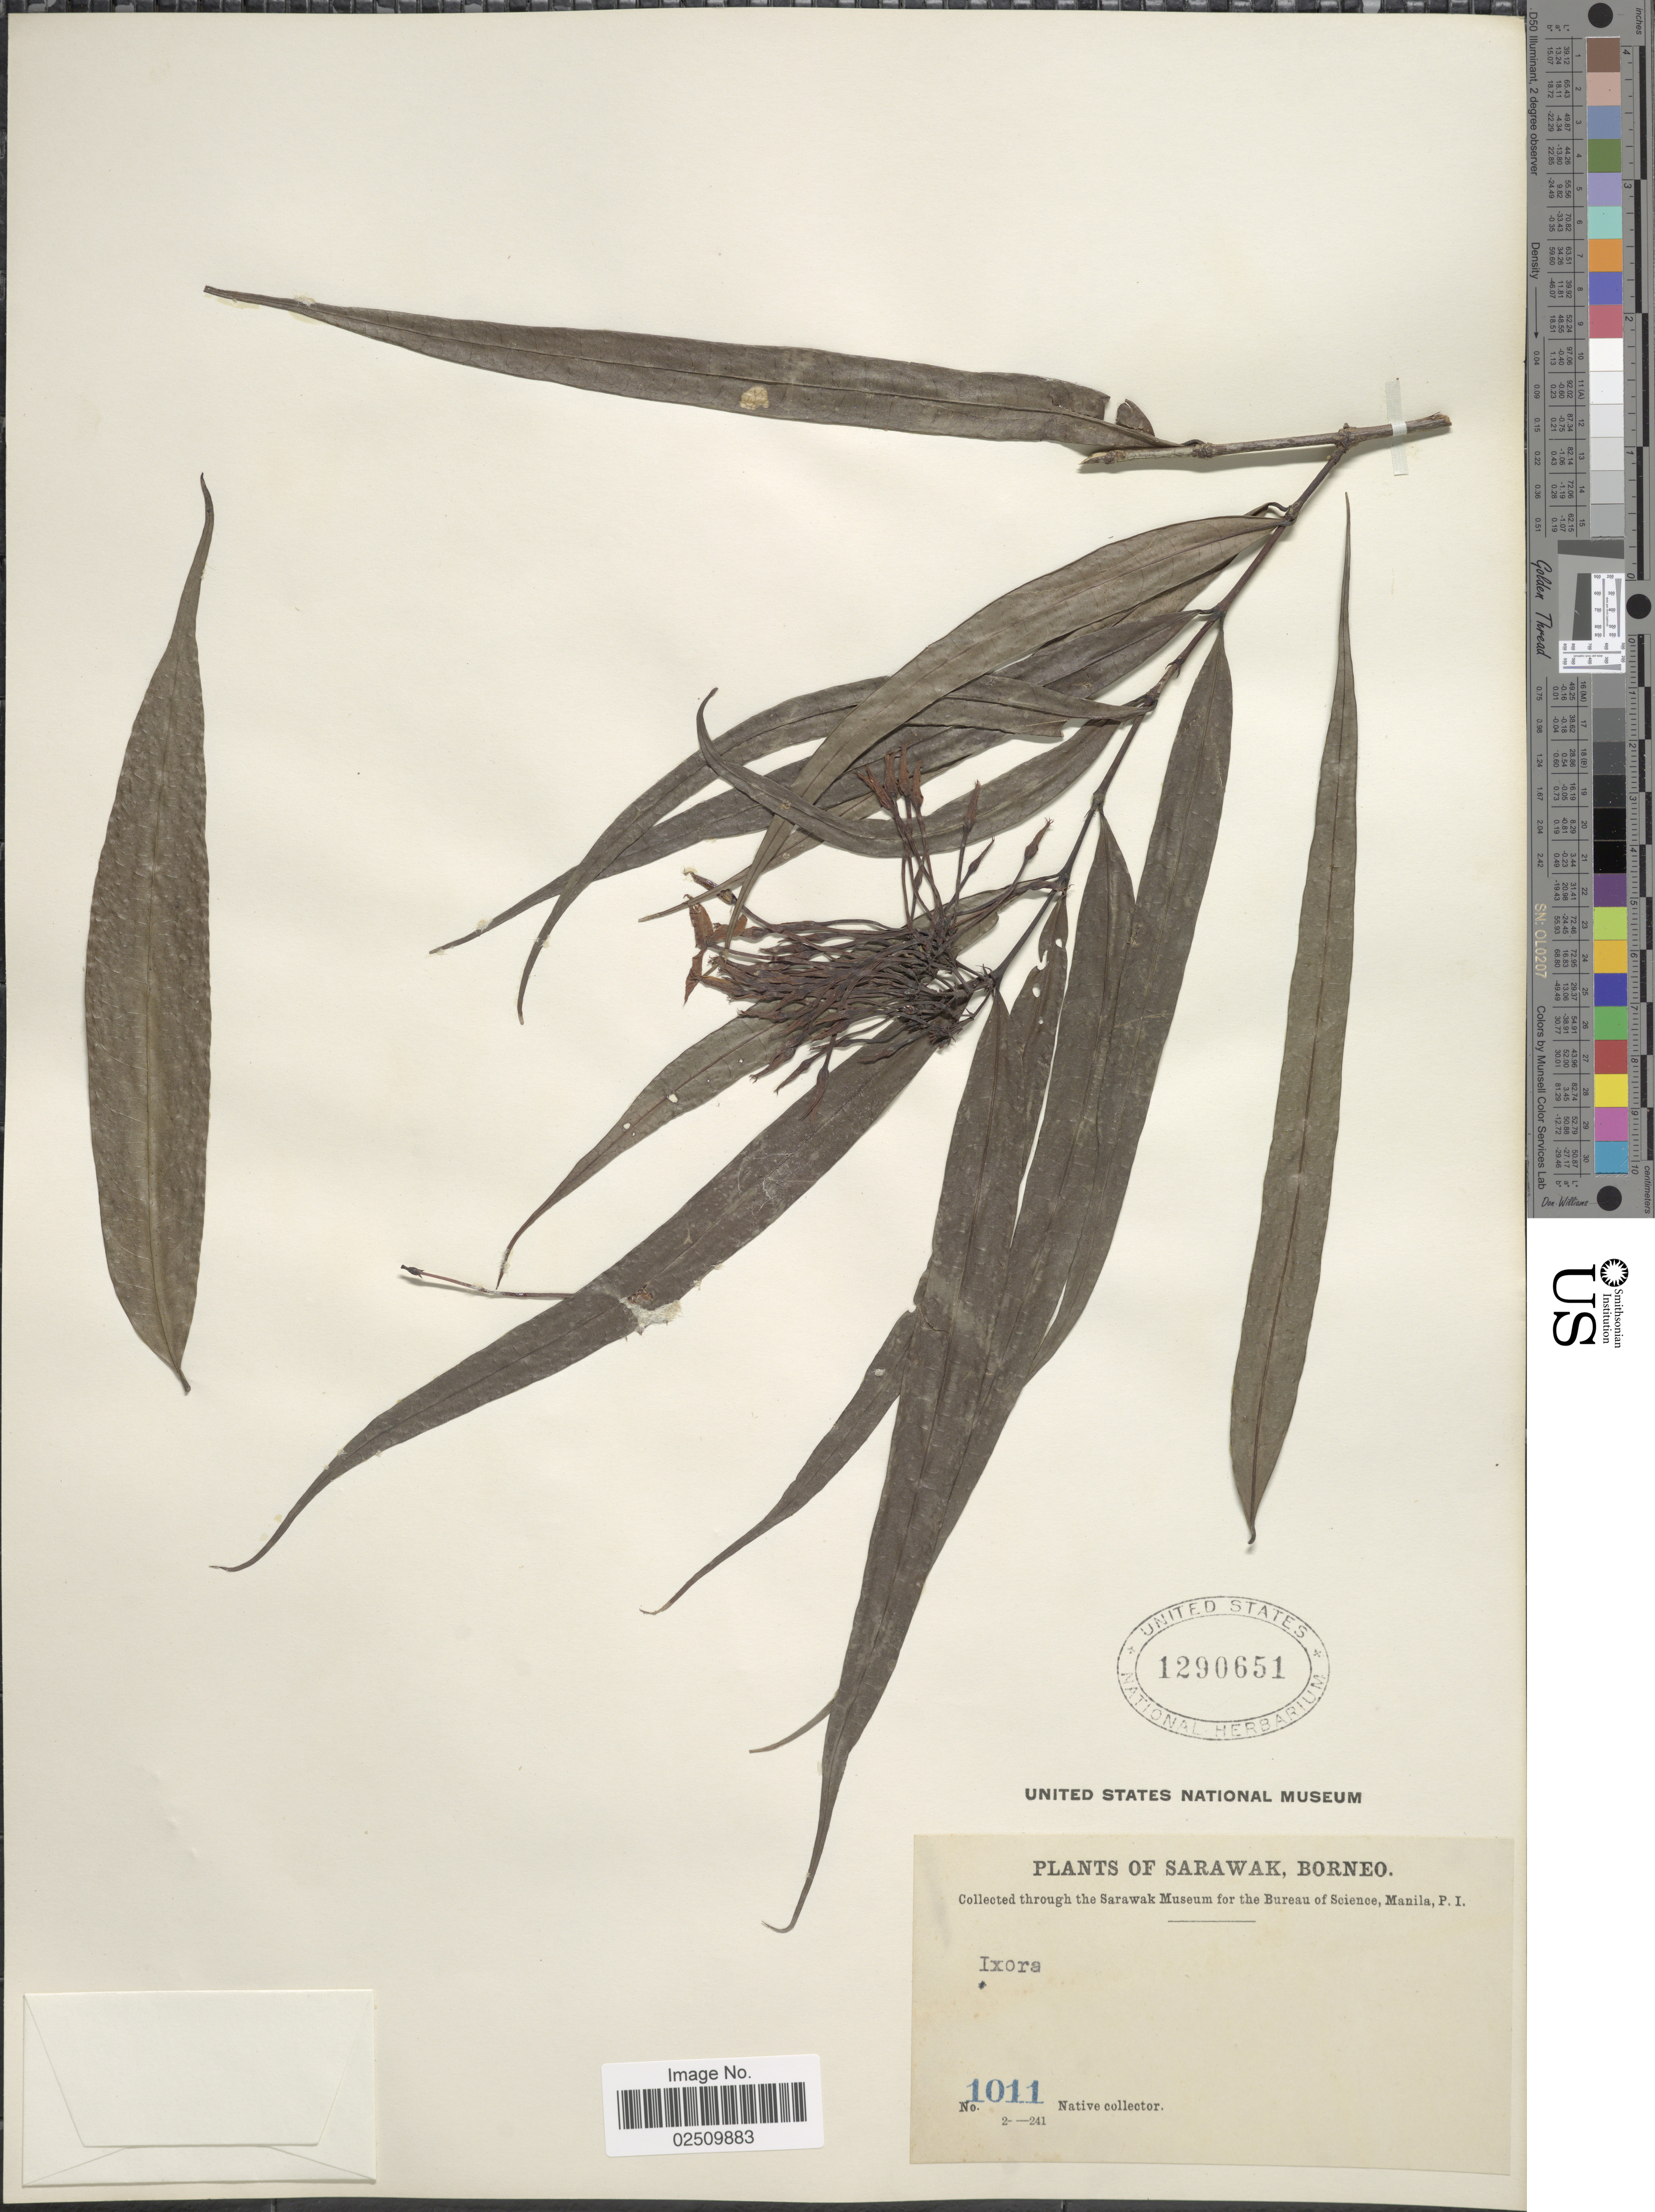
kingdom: Plantae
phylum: Tracheophyta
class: Magnoliopsida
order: Gentianales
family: Rubiaceae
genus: Ixora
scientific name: Ixora sp.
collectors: Native collector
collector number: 1011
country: Malaysia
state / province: Sarawak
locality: Borneo.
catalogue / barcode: US 1290651